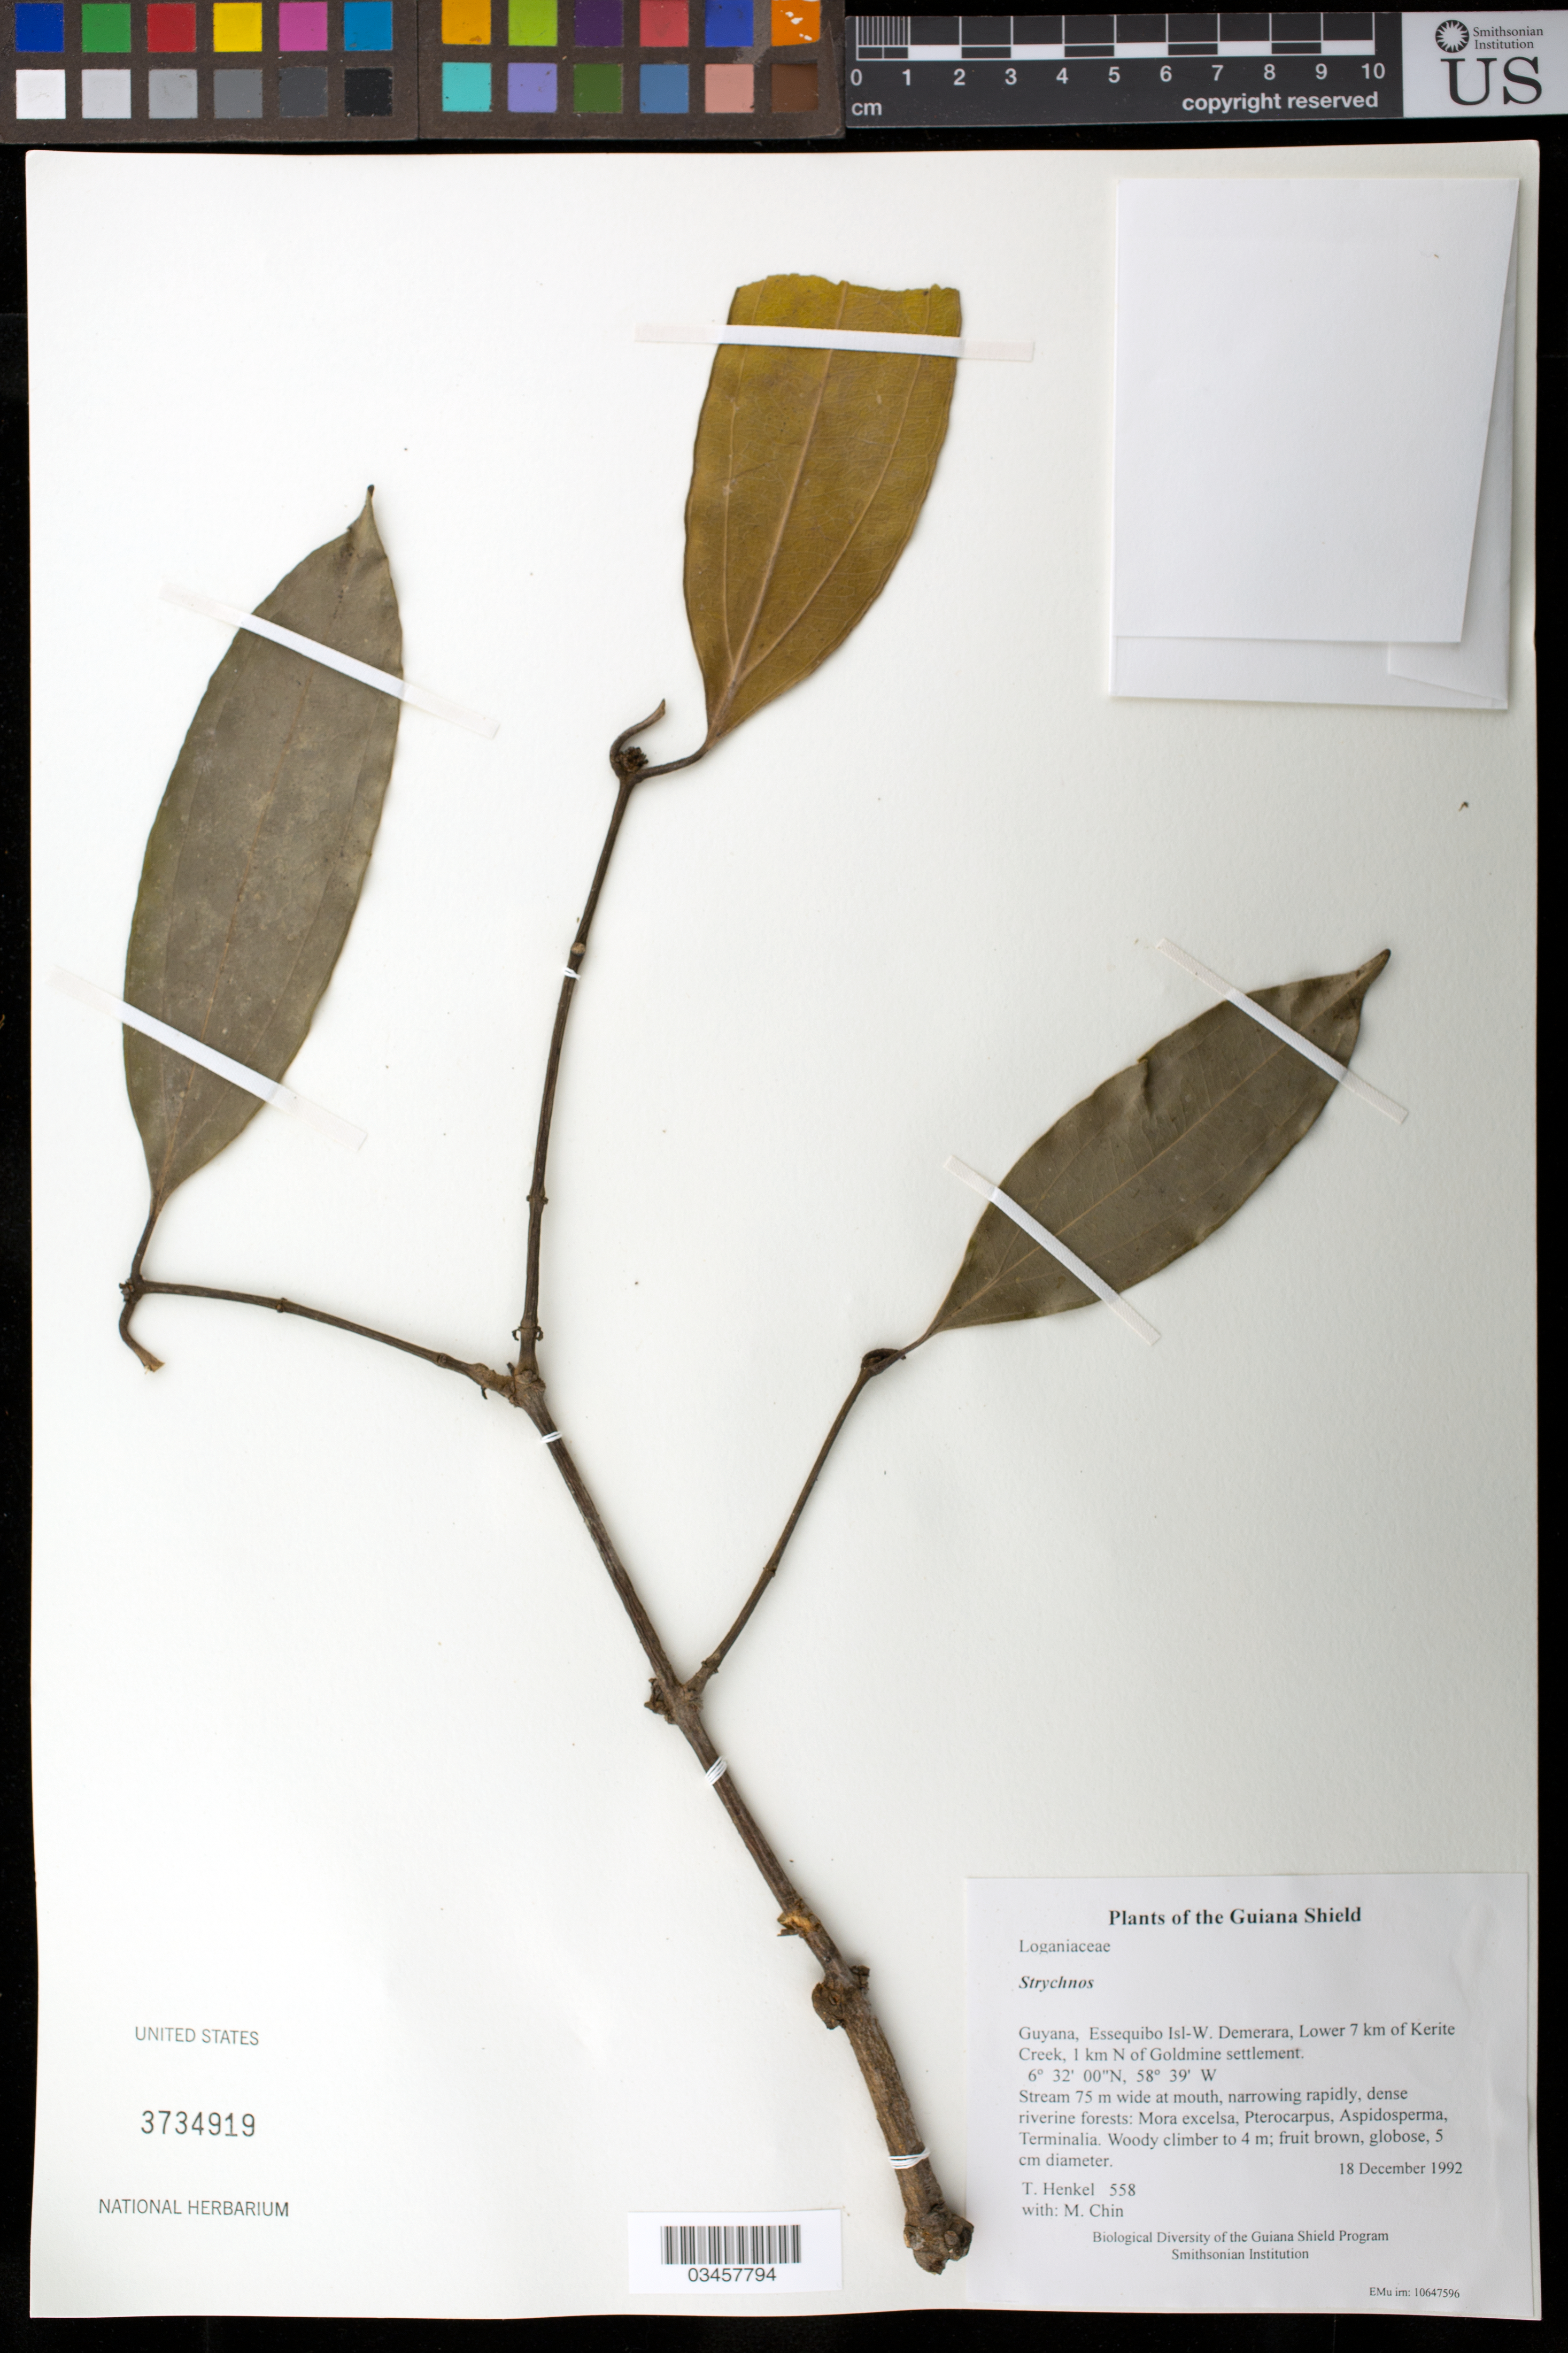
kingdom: Plantae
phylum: Tracheophyta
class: Magnoliopsida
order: Gentianales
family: Loganiaceae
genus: Strychnos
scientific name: Strychnos sp.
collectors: T. Henkel & M. Chin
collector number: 558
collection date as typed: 18 December 1992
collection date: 1992-12-18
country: Guyana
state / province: Essequibo Isl-W. Demerara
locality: Lower 7 km of Kerite Creek, 1 km N of Goldmine settlement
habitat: Stream 75 m wide at mouth, narrowing rapidly, dense riverine forests: Mora excelsa, Pterocarpus, Aspidosperma, Terminalia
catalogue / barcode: US 3734919